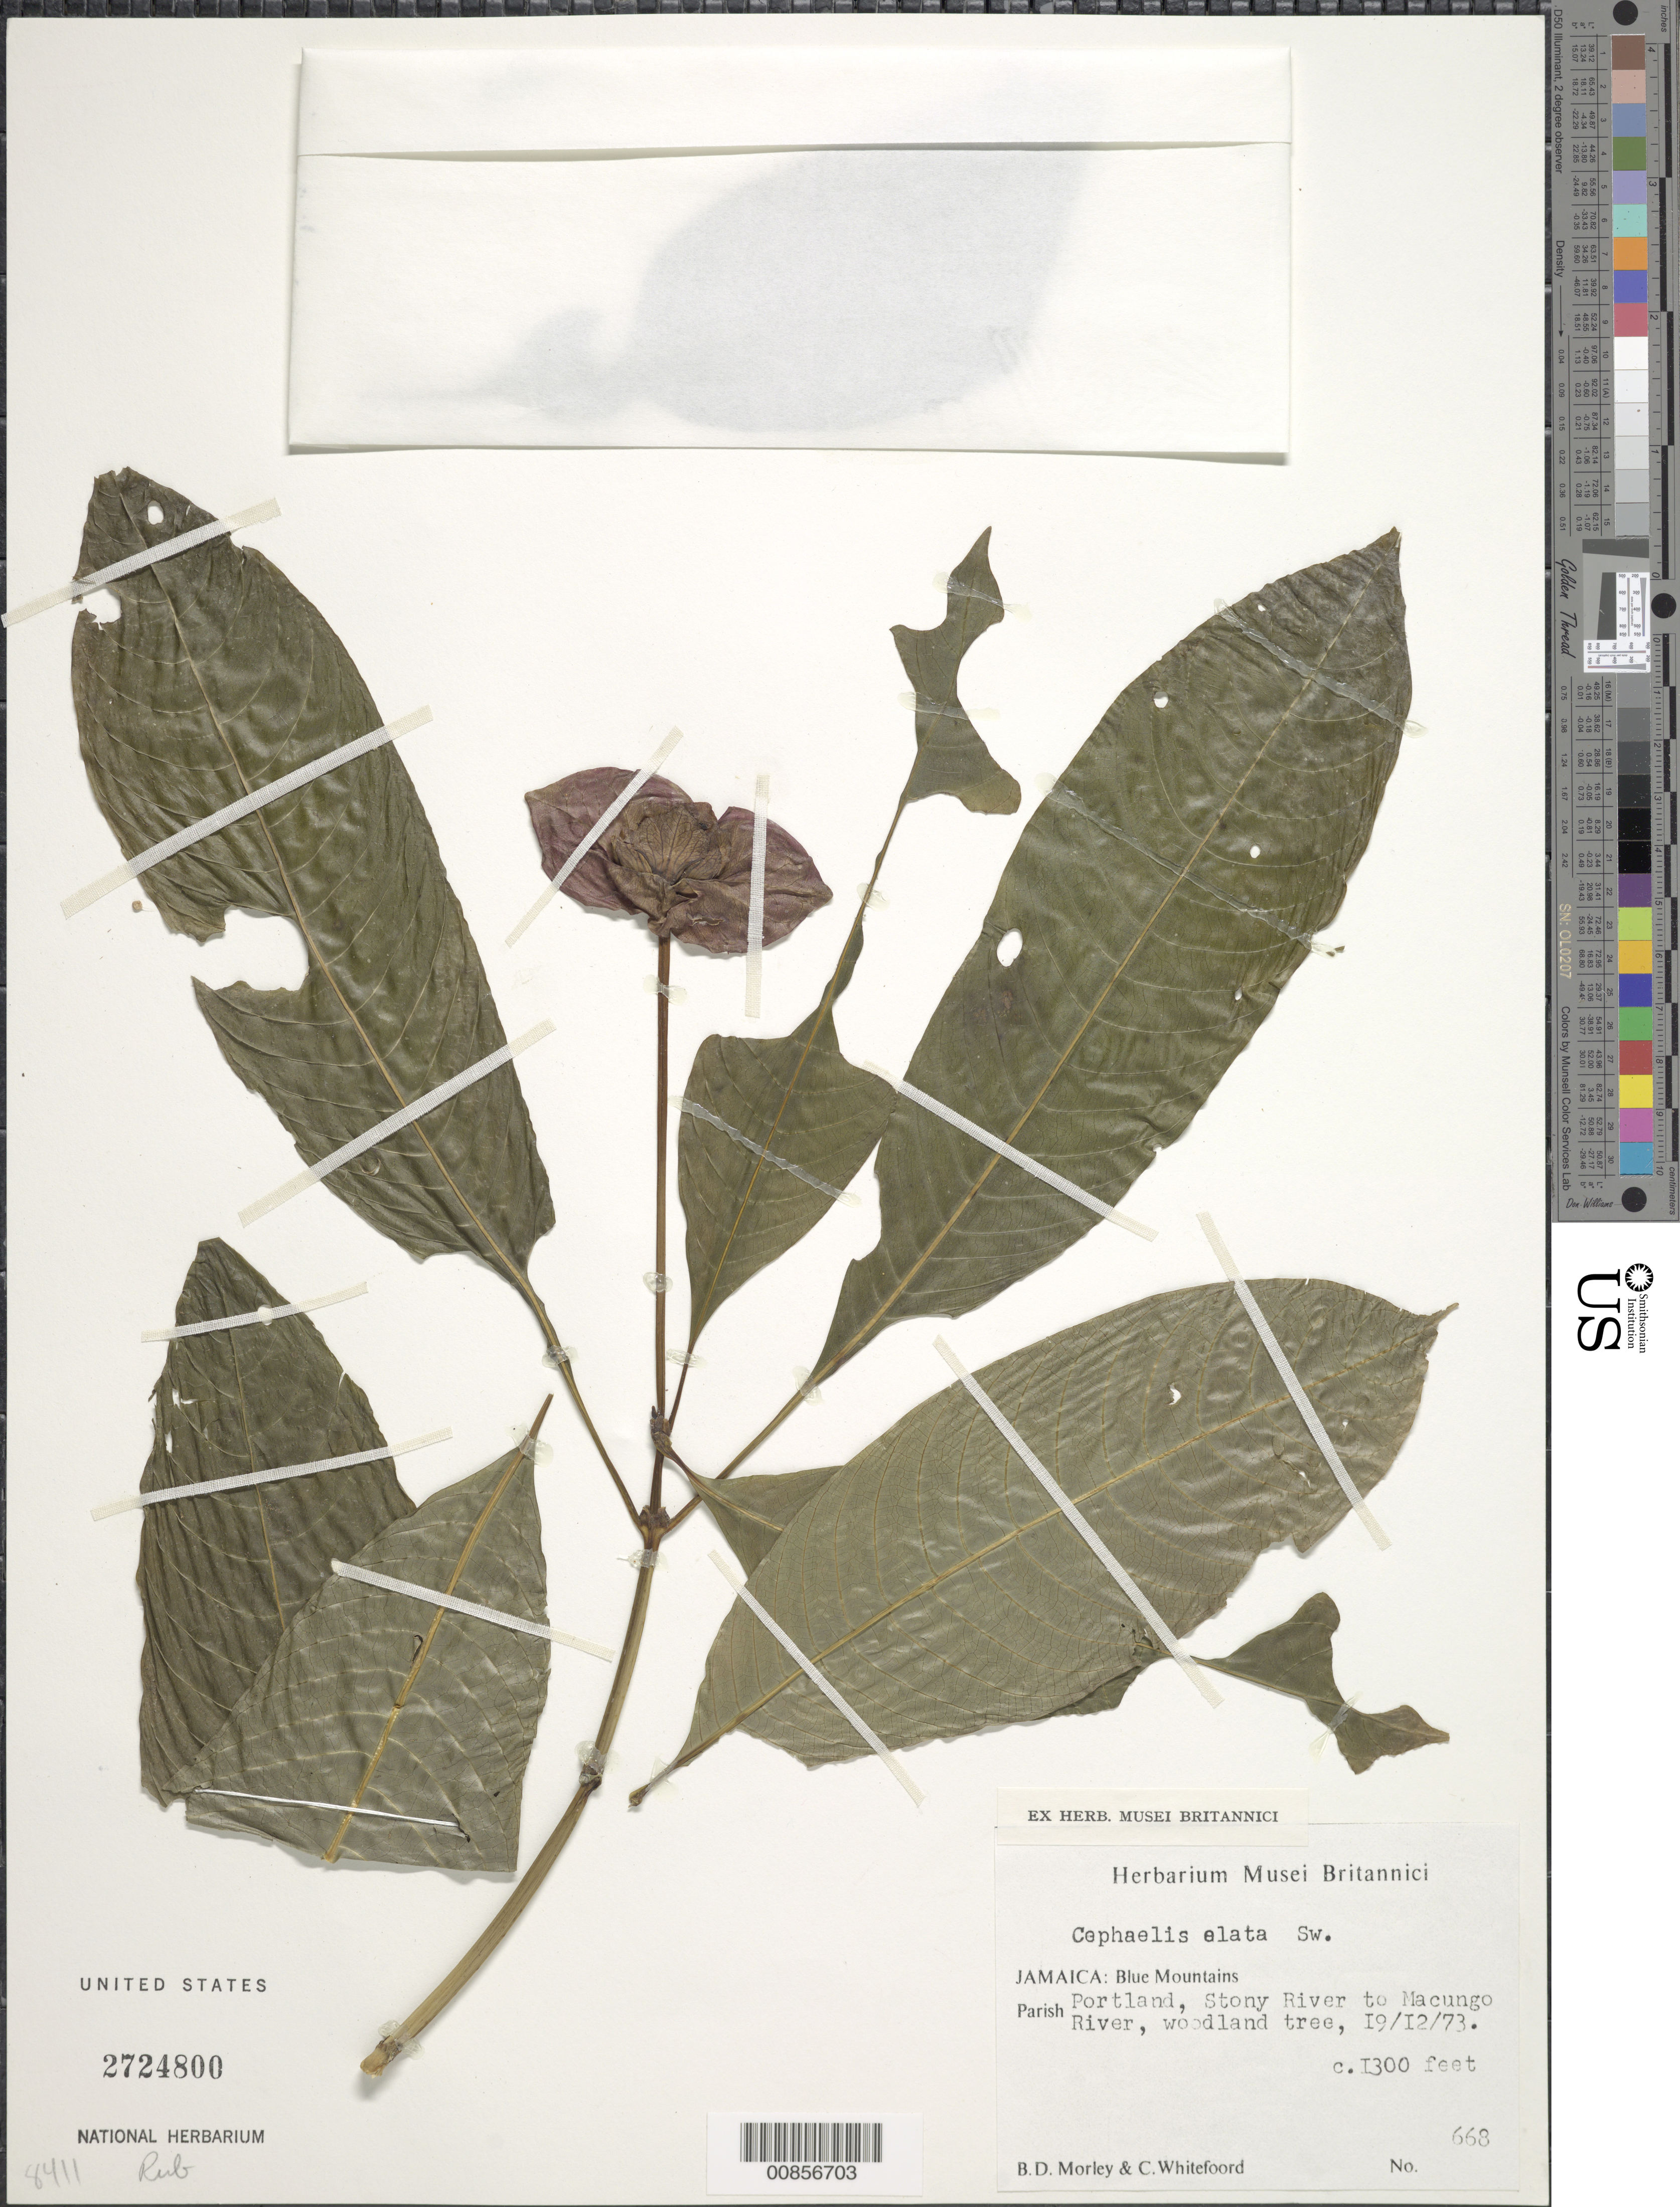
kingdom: Plantae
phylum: Tracheophyta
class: Magnoliopsida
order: Gentianales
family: Rubiaceae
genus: Psychotria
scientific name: Psychotria elata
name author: (Sw.) Hammel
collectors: B. D. Morley & C. Whitefoord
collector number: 668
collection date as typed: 19 Dec 1973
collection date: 1973-12-19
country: Jamaica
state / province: Portland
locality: Blue Mountains, Stoney River to Macungo River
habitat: Woods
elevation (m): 396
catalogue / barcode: US 2724800